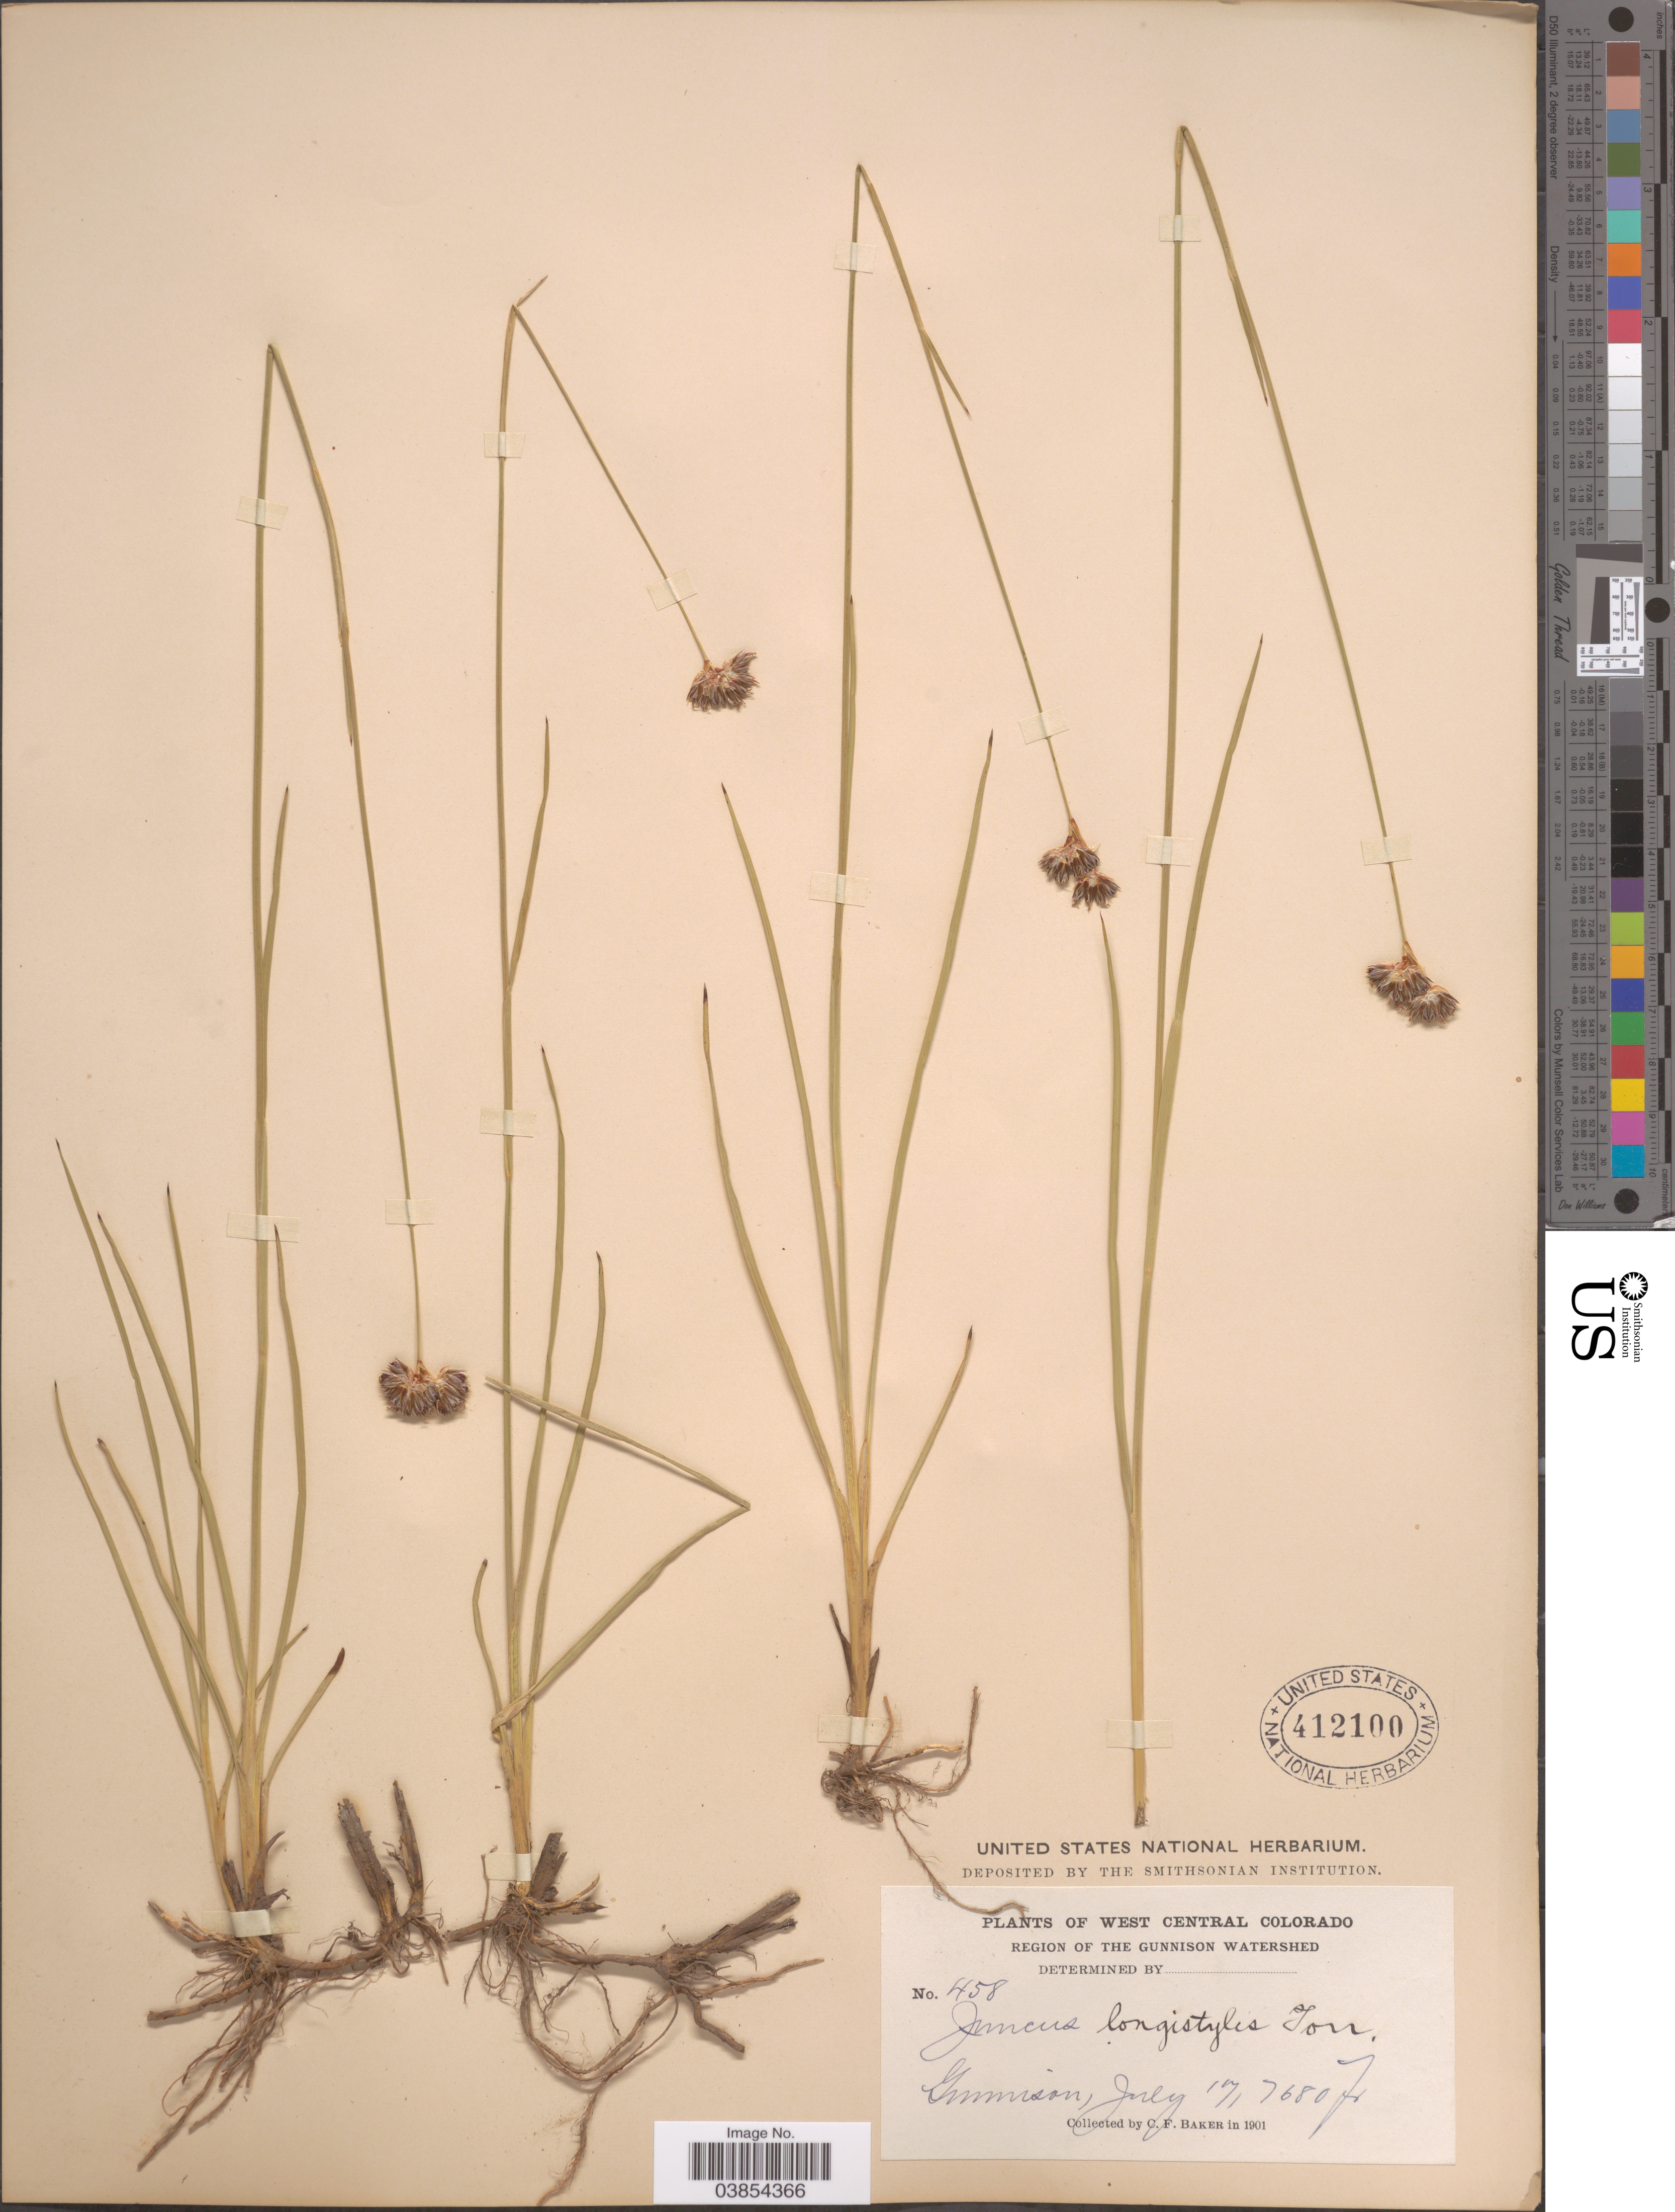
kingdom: Plantae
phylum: Tracheophyta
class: Liliopsida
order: Poales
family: Juncaceae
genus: Juncus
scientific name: Juncus longistylis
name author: Torr.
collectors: C. F. Baker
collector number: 458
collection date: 1901-07-17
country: United States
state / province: Colorado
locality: West Central Colorado. Region of the Gunnison Watershed. Gunnison.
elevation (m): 2341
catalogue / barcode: US 412100